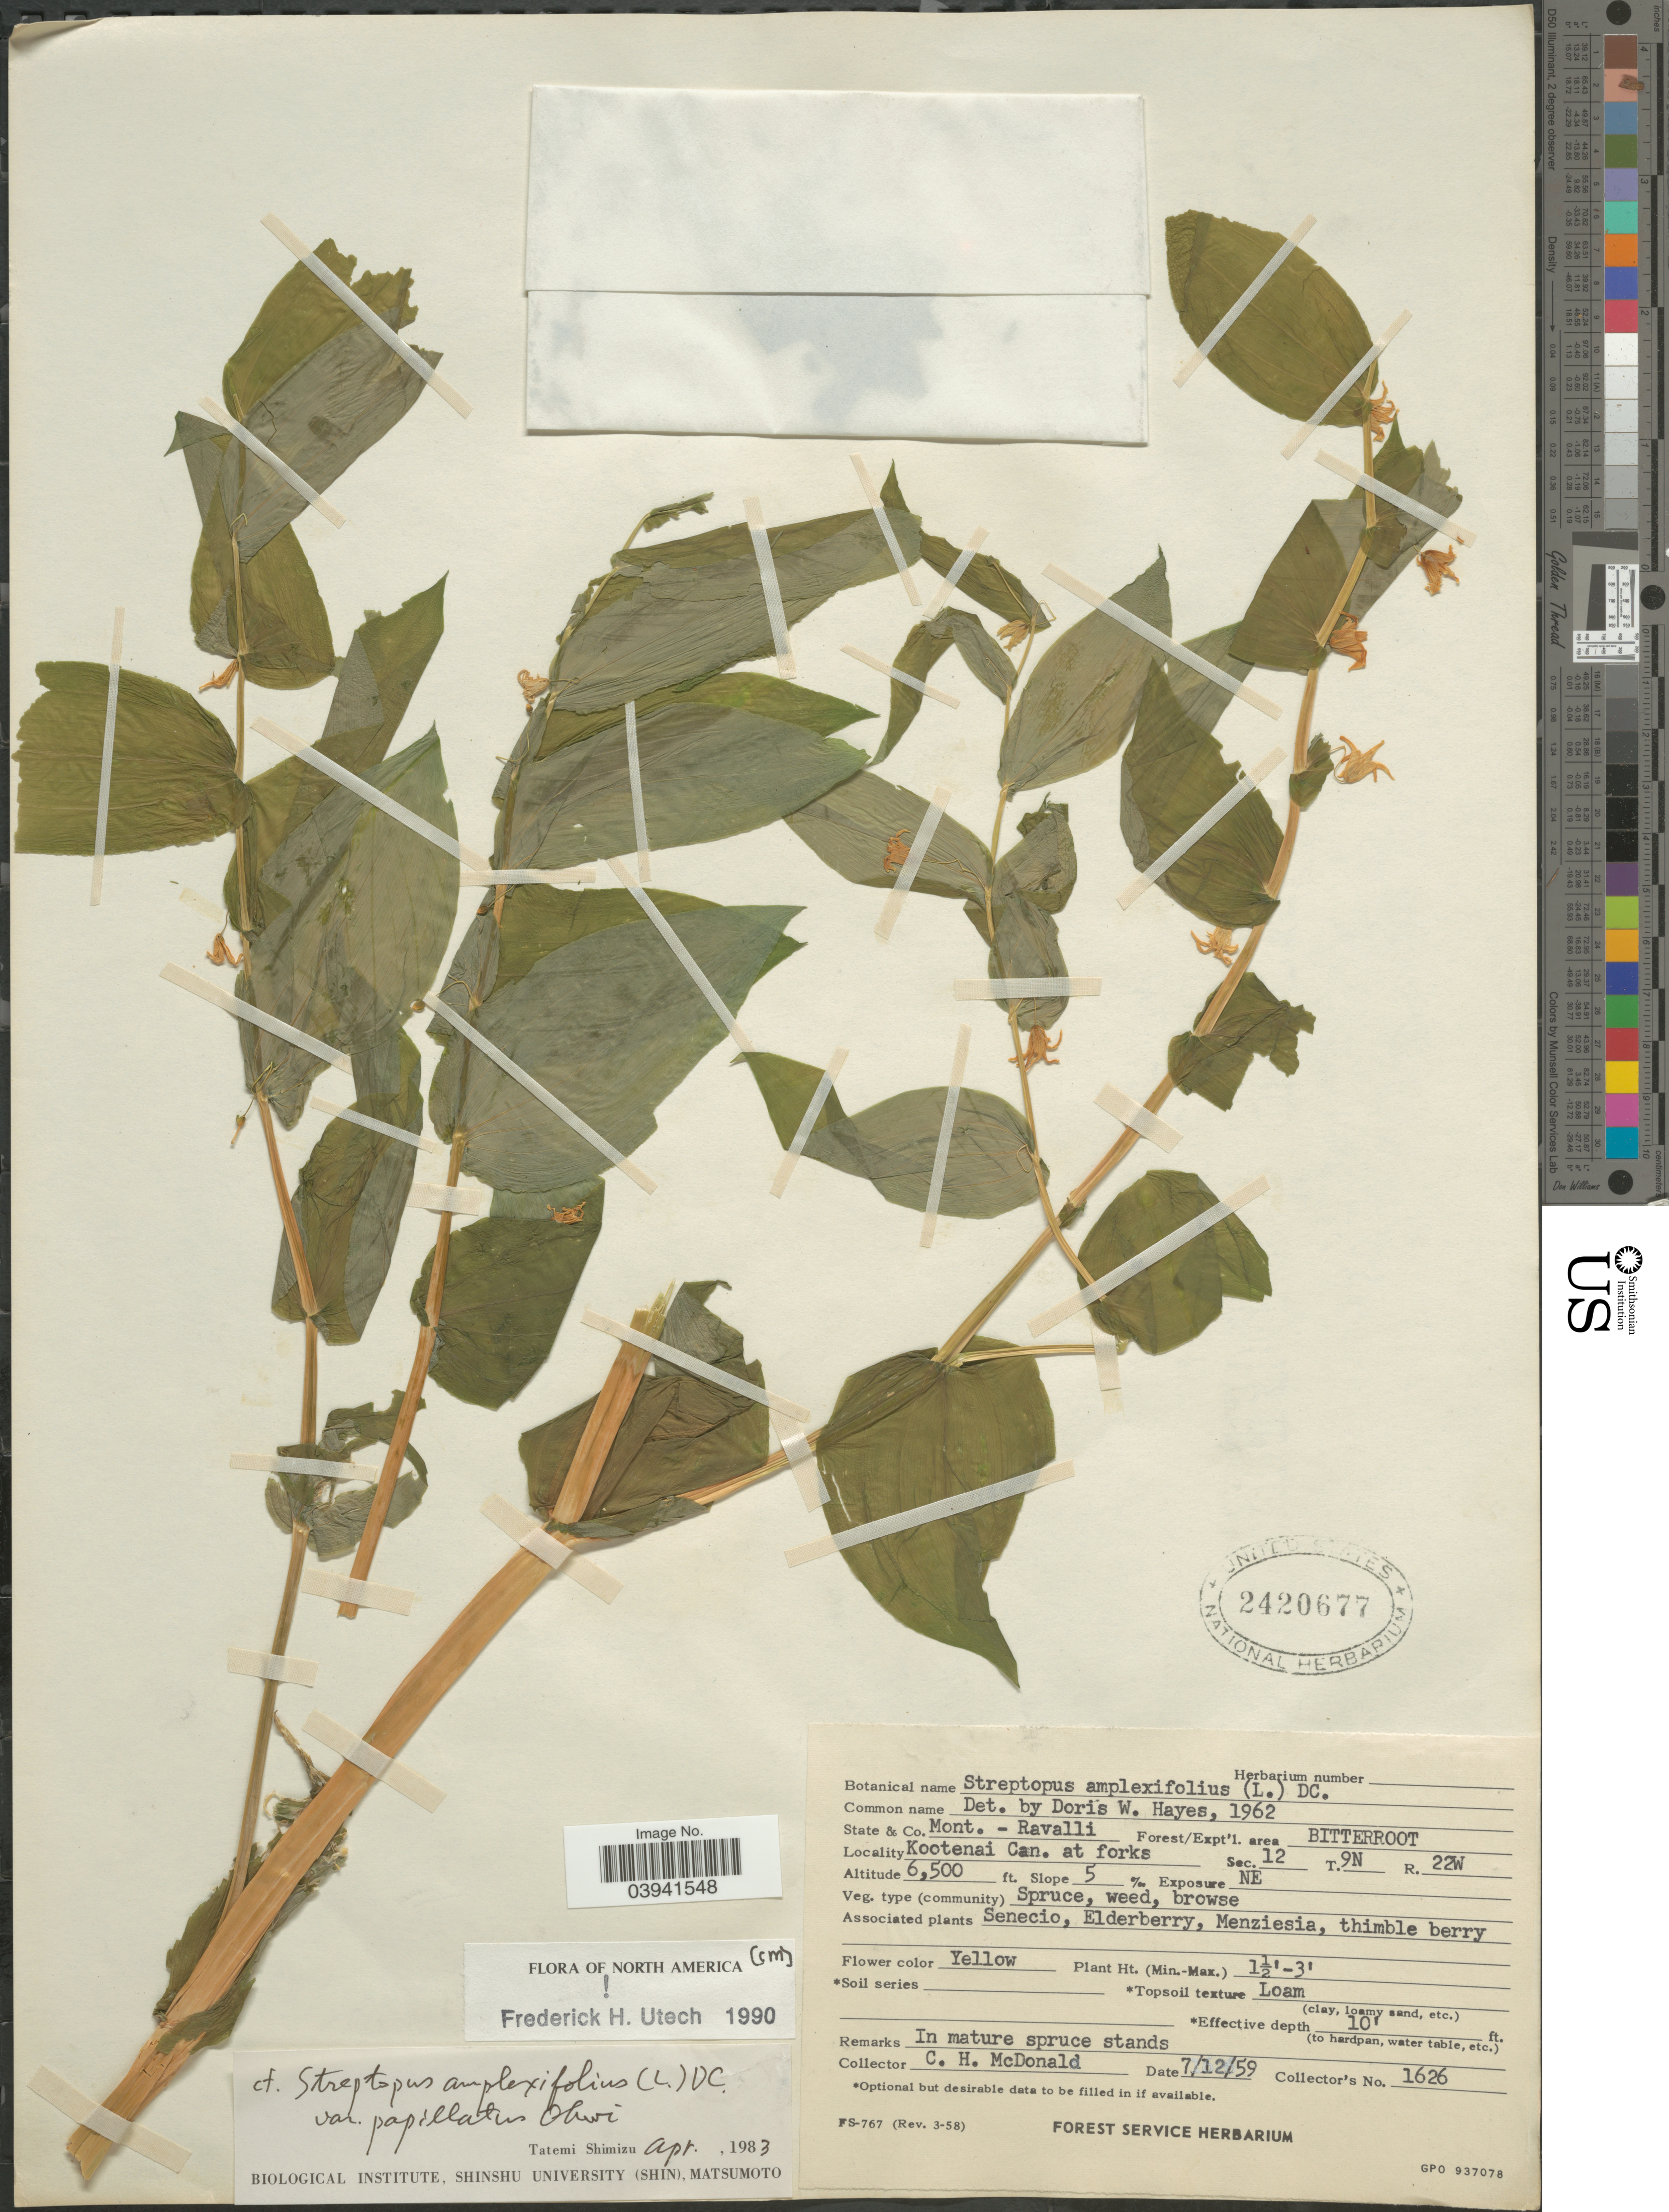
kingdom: Plantae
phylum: Tracheophyta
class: Liliopsida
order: Liliales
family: Liliaceae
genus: Streptopus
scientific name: Streptopus amplexifolius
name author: (L.) DC.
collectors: C. McDonald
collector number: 1626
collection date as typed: Transcribed d/m/y: 12/7/59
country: United States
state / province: Montana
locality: State & Co. Mont. - Ravalli. Forest/Expt'l. area Bitterroot. Kootenai Can. at forks. Sec. 12 T. 9N R. 22W. Exposure NE.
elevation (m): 1981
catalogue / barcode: US 2420677